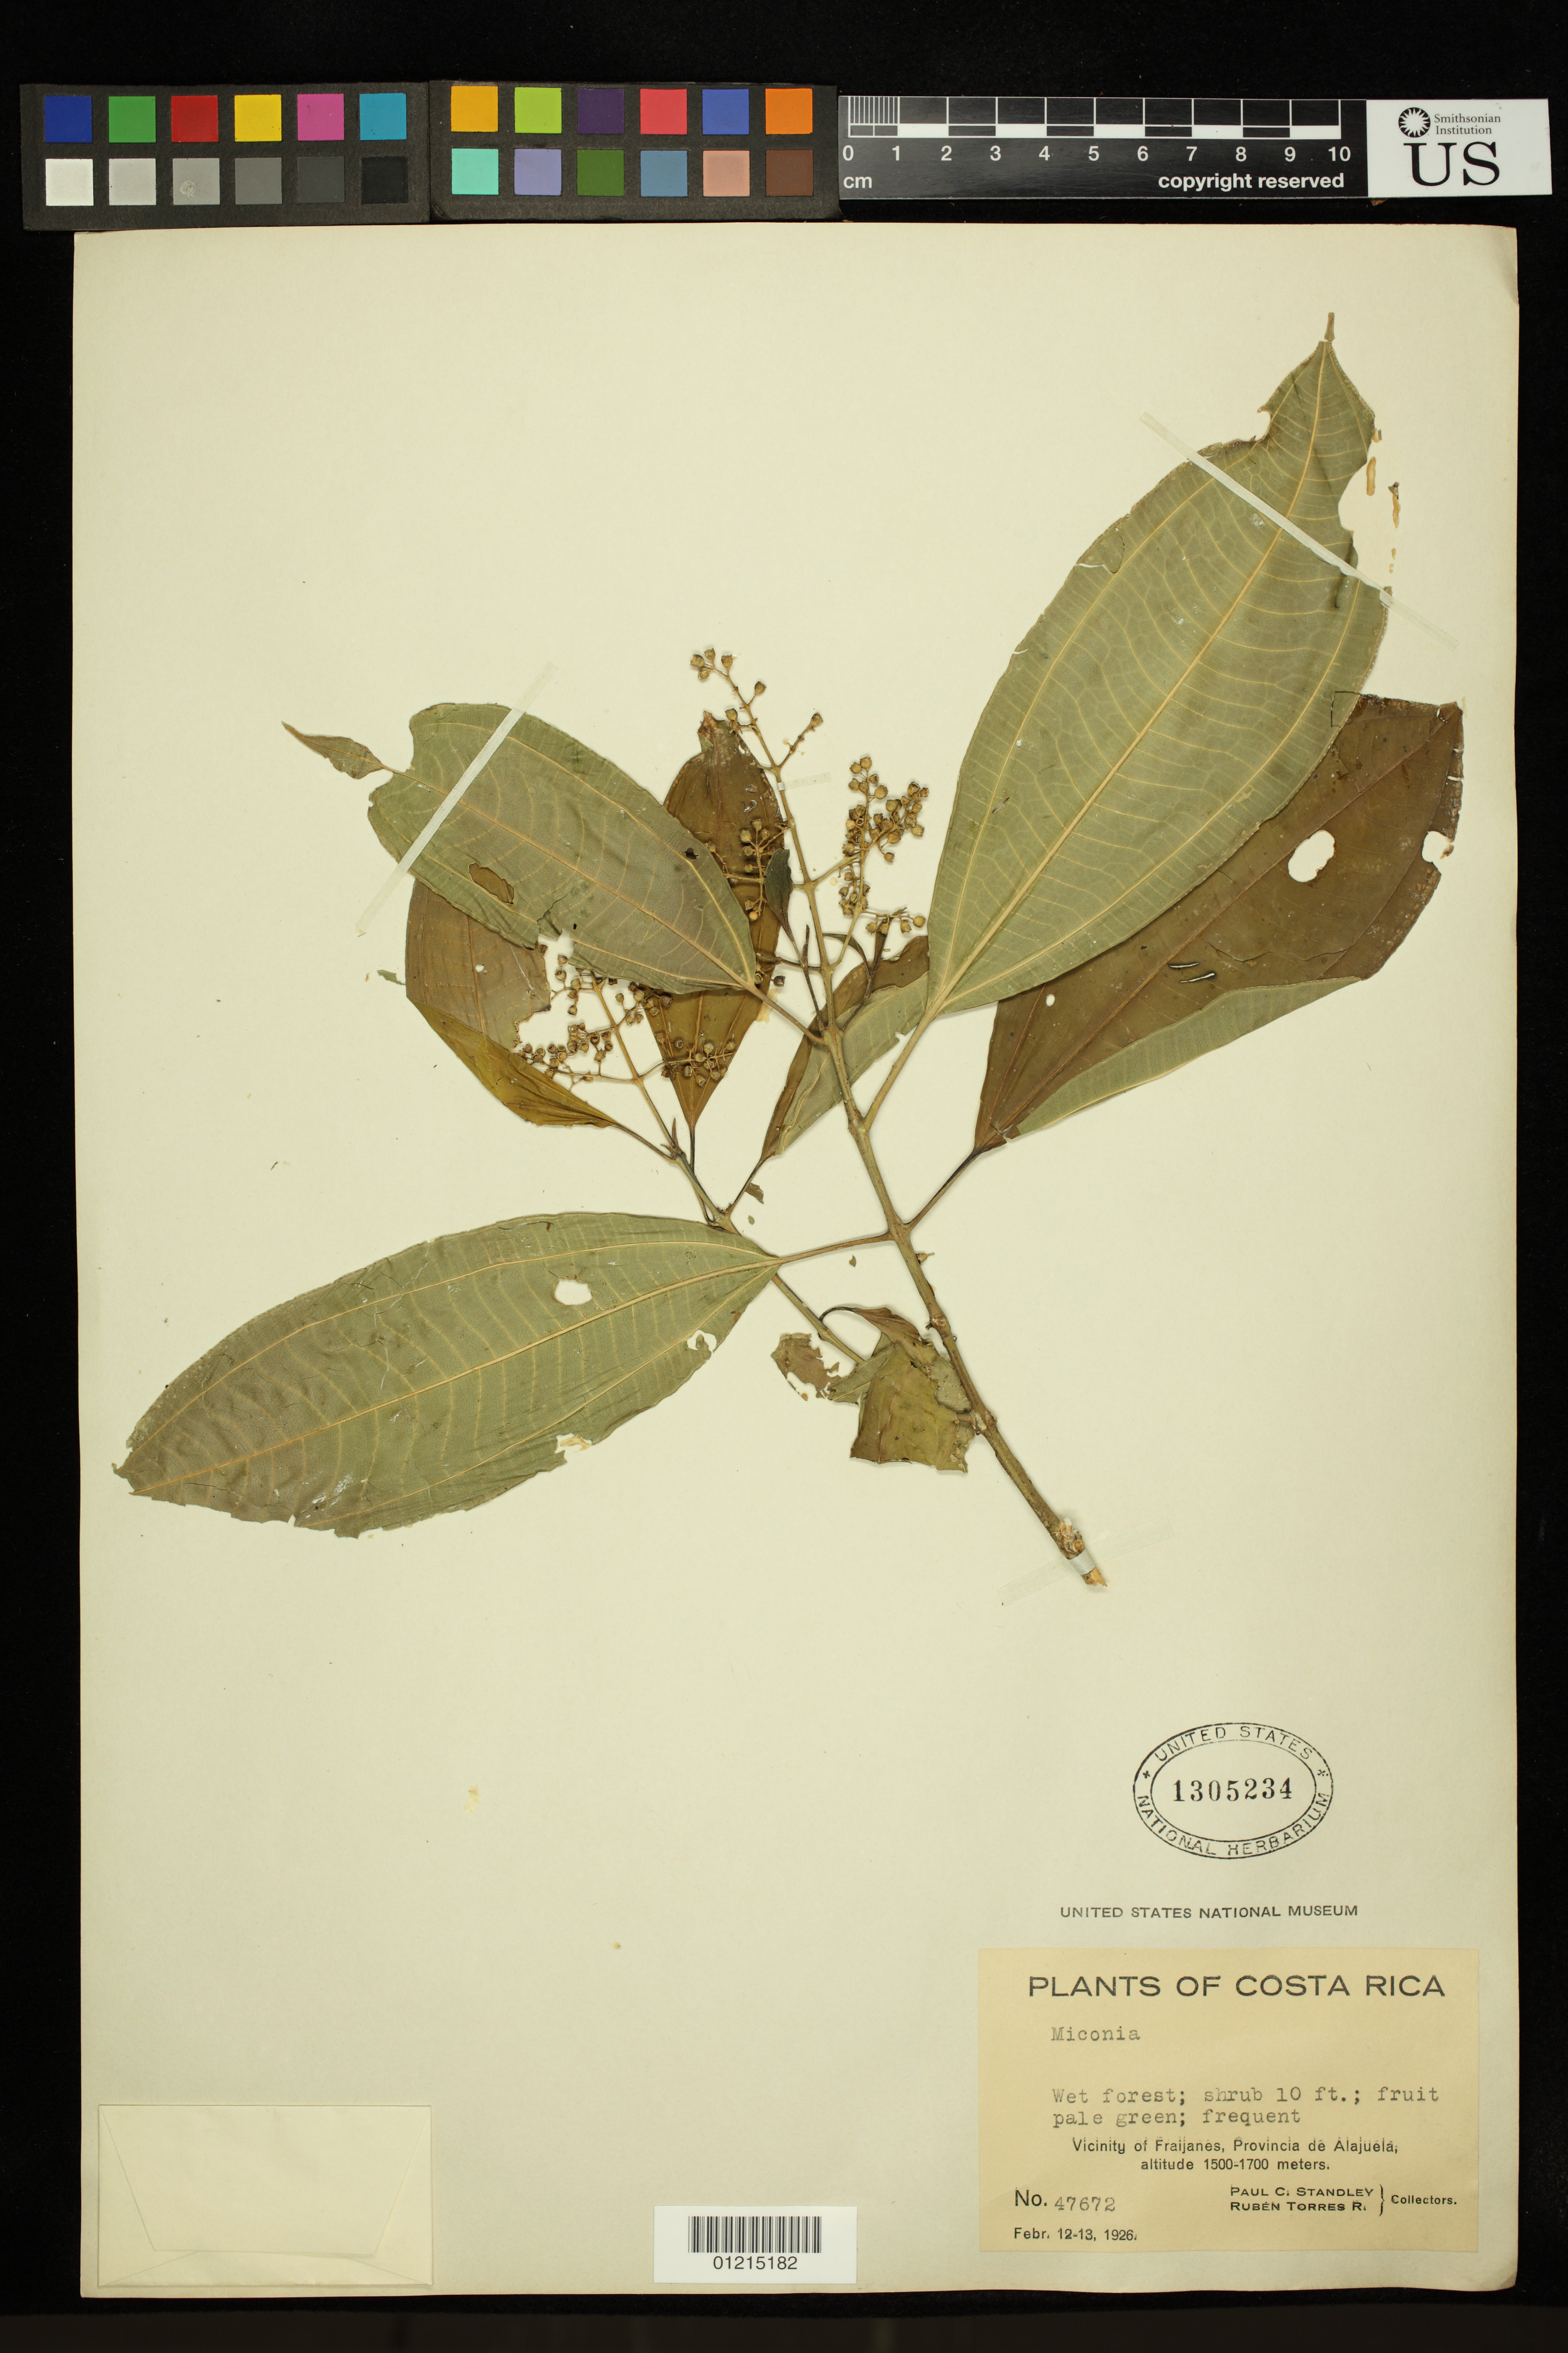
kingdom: Plantae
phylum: Tracheophyta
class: Magnoliopsida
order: Myrtales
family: Melastomataceae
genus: Miconia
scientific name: Miconia sp.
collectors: P. C. Standley & R. Torres Rojas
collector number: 47672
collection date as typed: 12 Feb 1926 to 13 Feb 1926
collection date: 1926-02-12,1926-02-13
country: Costa Rica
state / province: Alajuela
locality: Vicinity of Fraijanes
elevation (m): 1500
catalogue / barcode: US 1305234